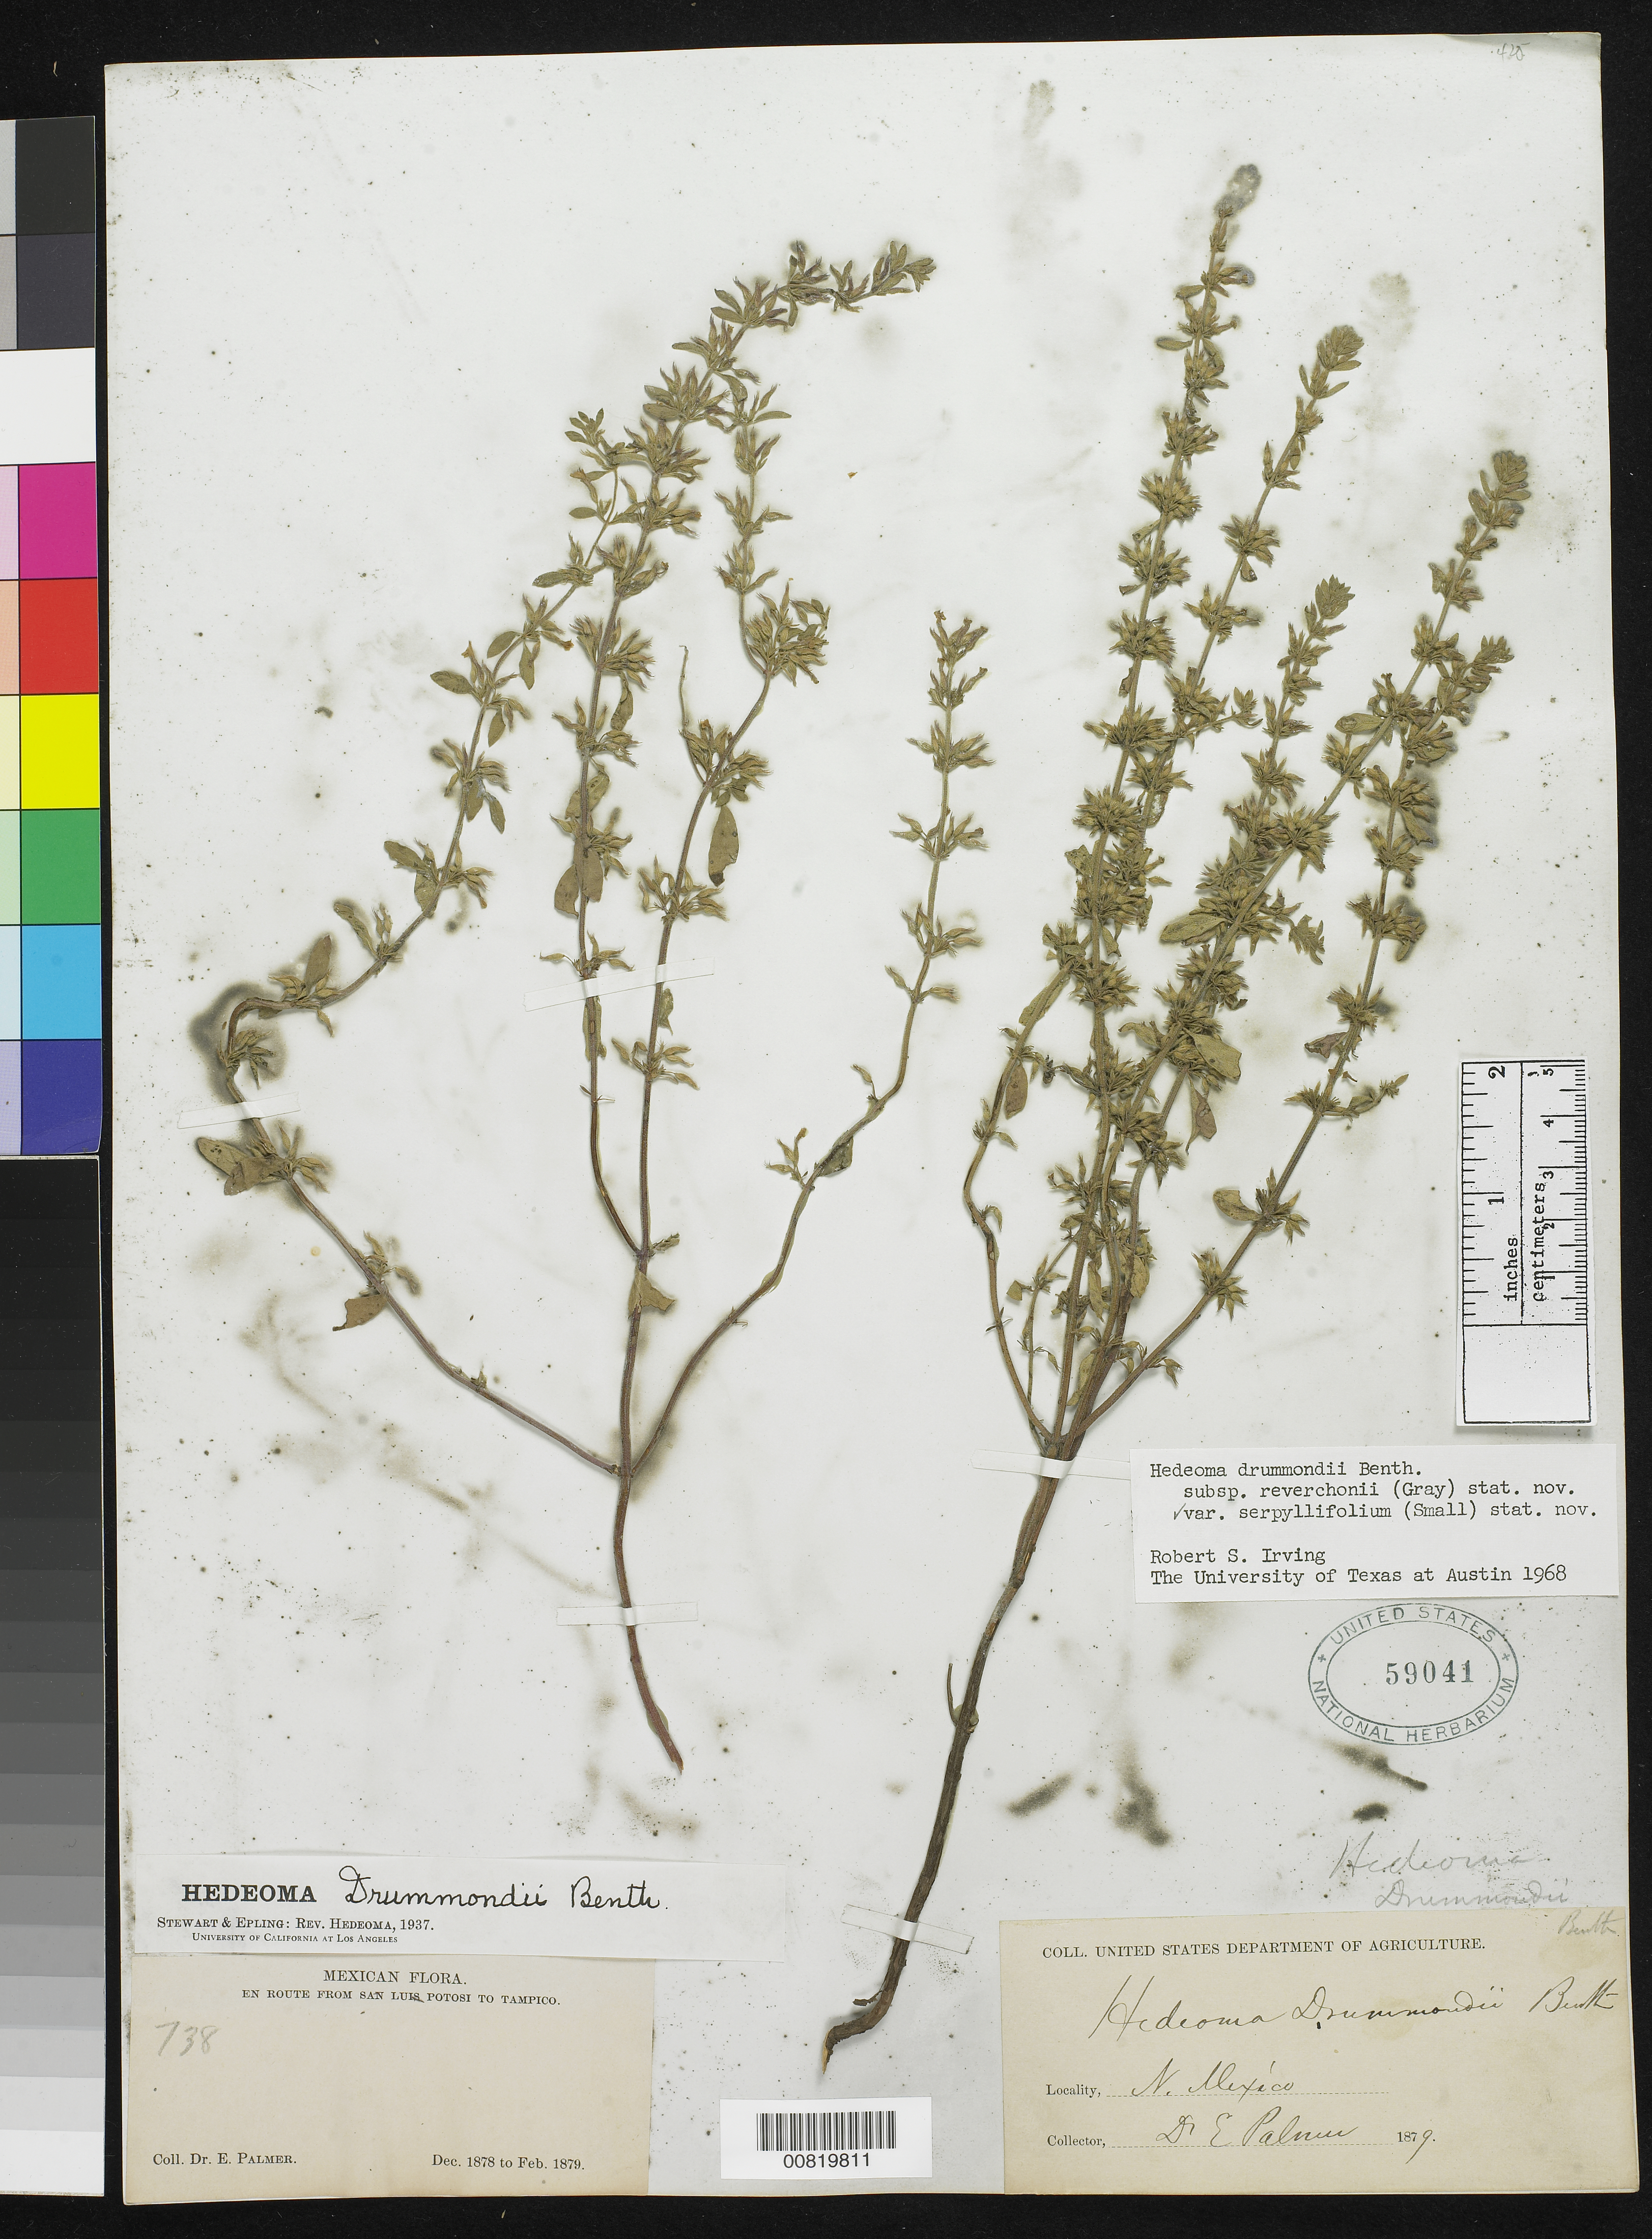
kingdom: Plantae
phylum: Tracheophyta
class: Magnoliopsida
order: Lamiales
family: Lamiaceae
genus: Hedeoma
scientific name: Hedeoma drummondii var. serpyllifolium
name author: Benth.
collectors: E. Palmer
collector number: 738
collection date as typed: Dec 1878 to -- Feb 1879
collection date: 1878-12/1879-02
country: Mexico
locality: En route from San Luis Potosí to Tampico, Tamaulipas.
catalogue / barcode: US 59041